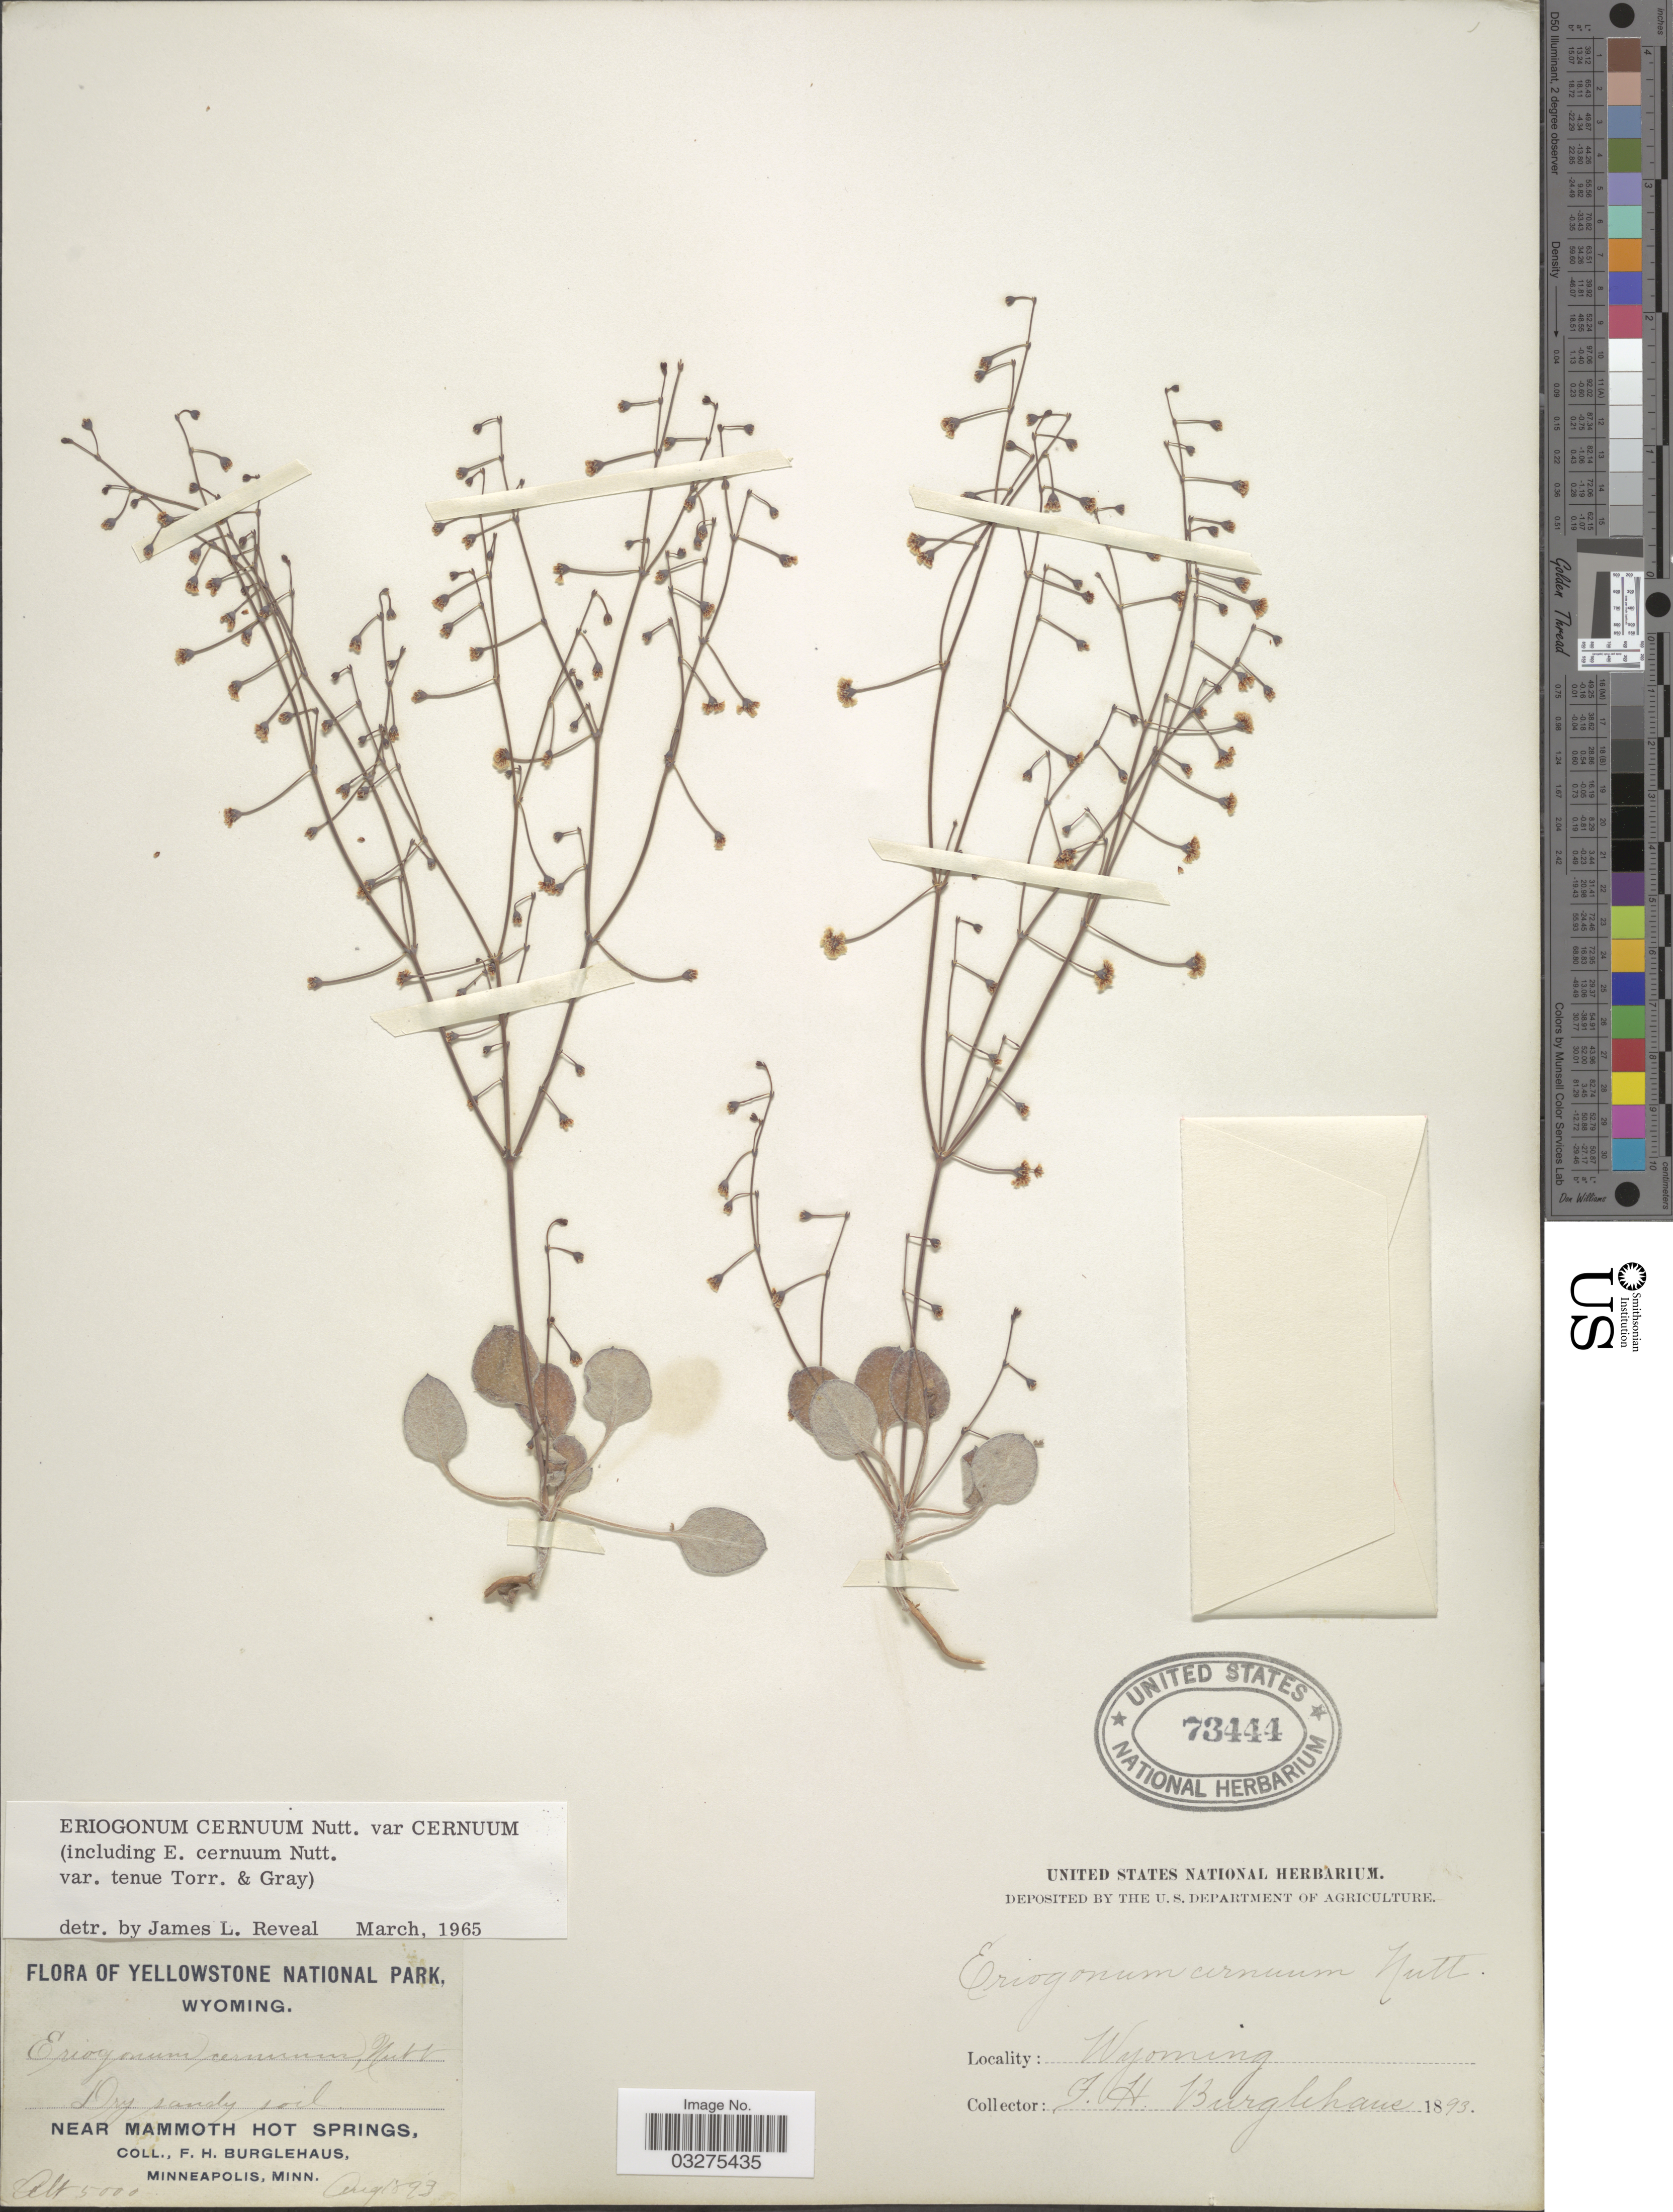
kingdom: Plantae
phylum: Tracheophyta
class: Magnoliopsida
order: Caryophyllales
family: Polygonaceae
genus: Eriogonum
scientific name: Eriogonum cernuum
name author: Nutt.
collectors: F. Burglehaus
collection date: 1893-08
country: United States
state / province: Wyoming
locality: Near Mammoth Hot Springs.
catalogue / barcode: US 73444